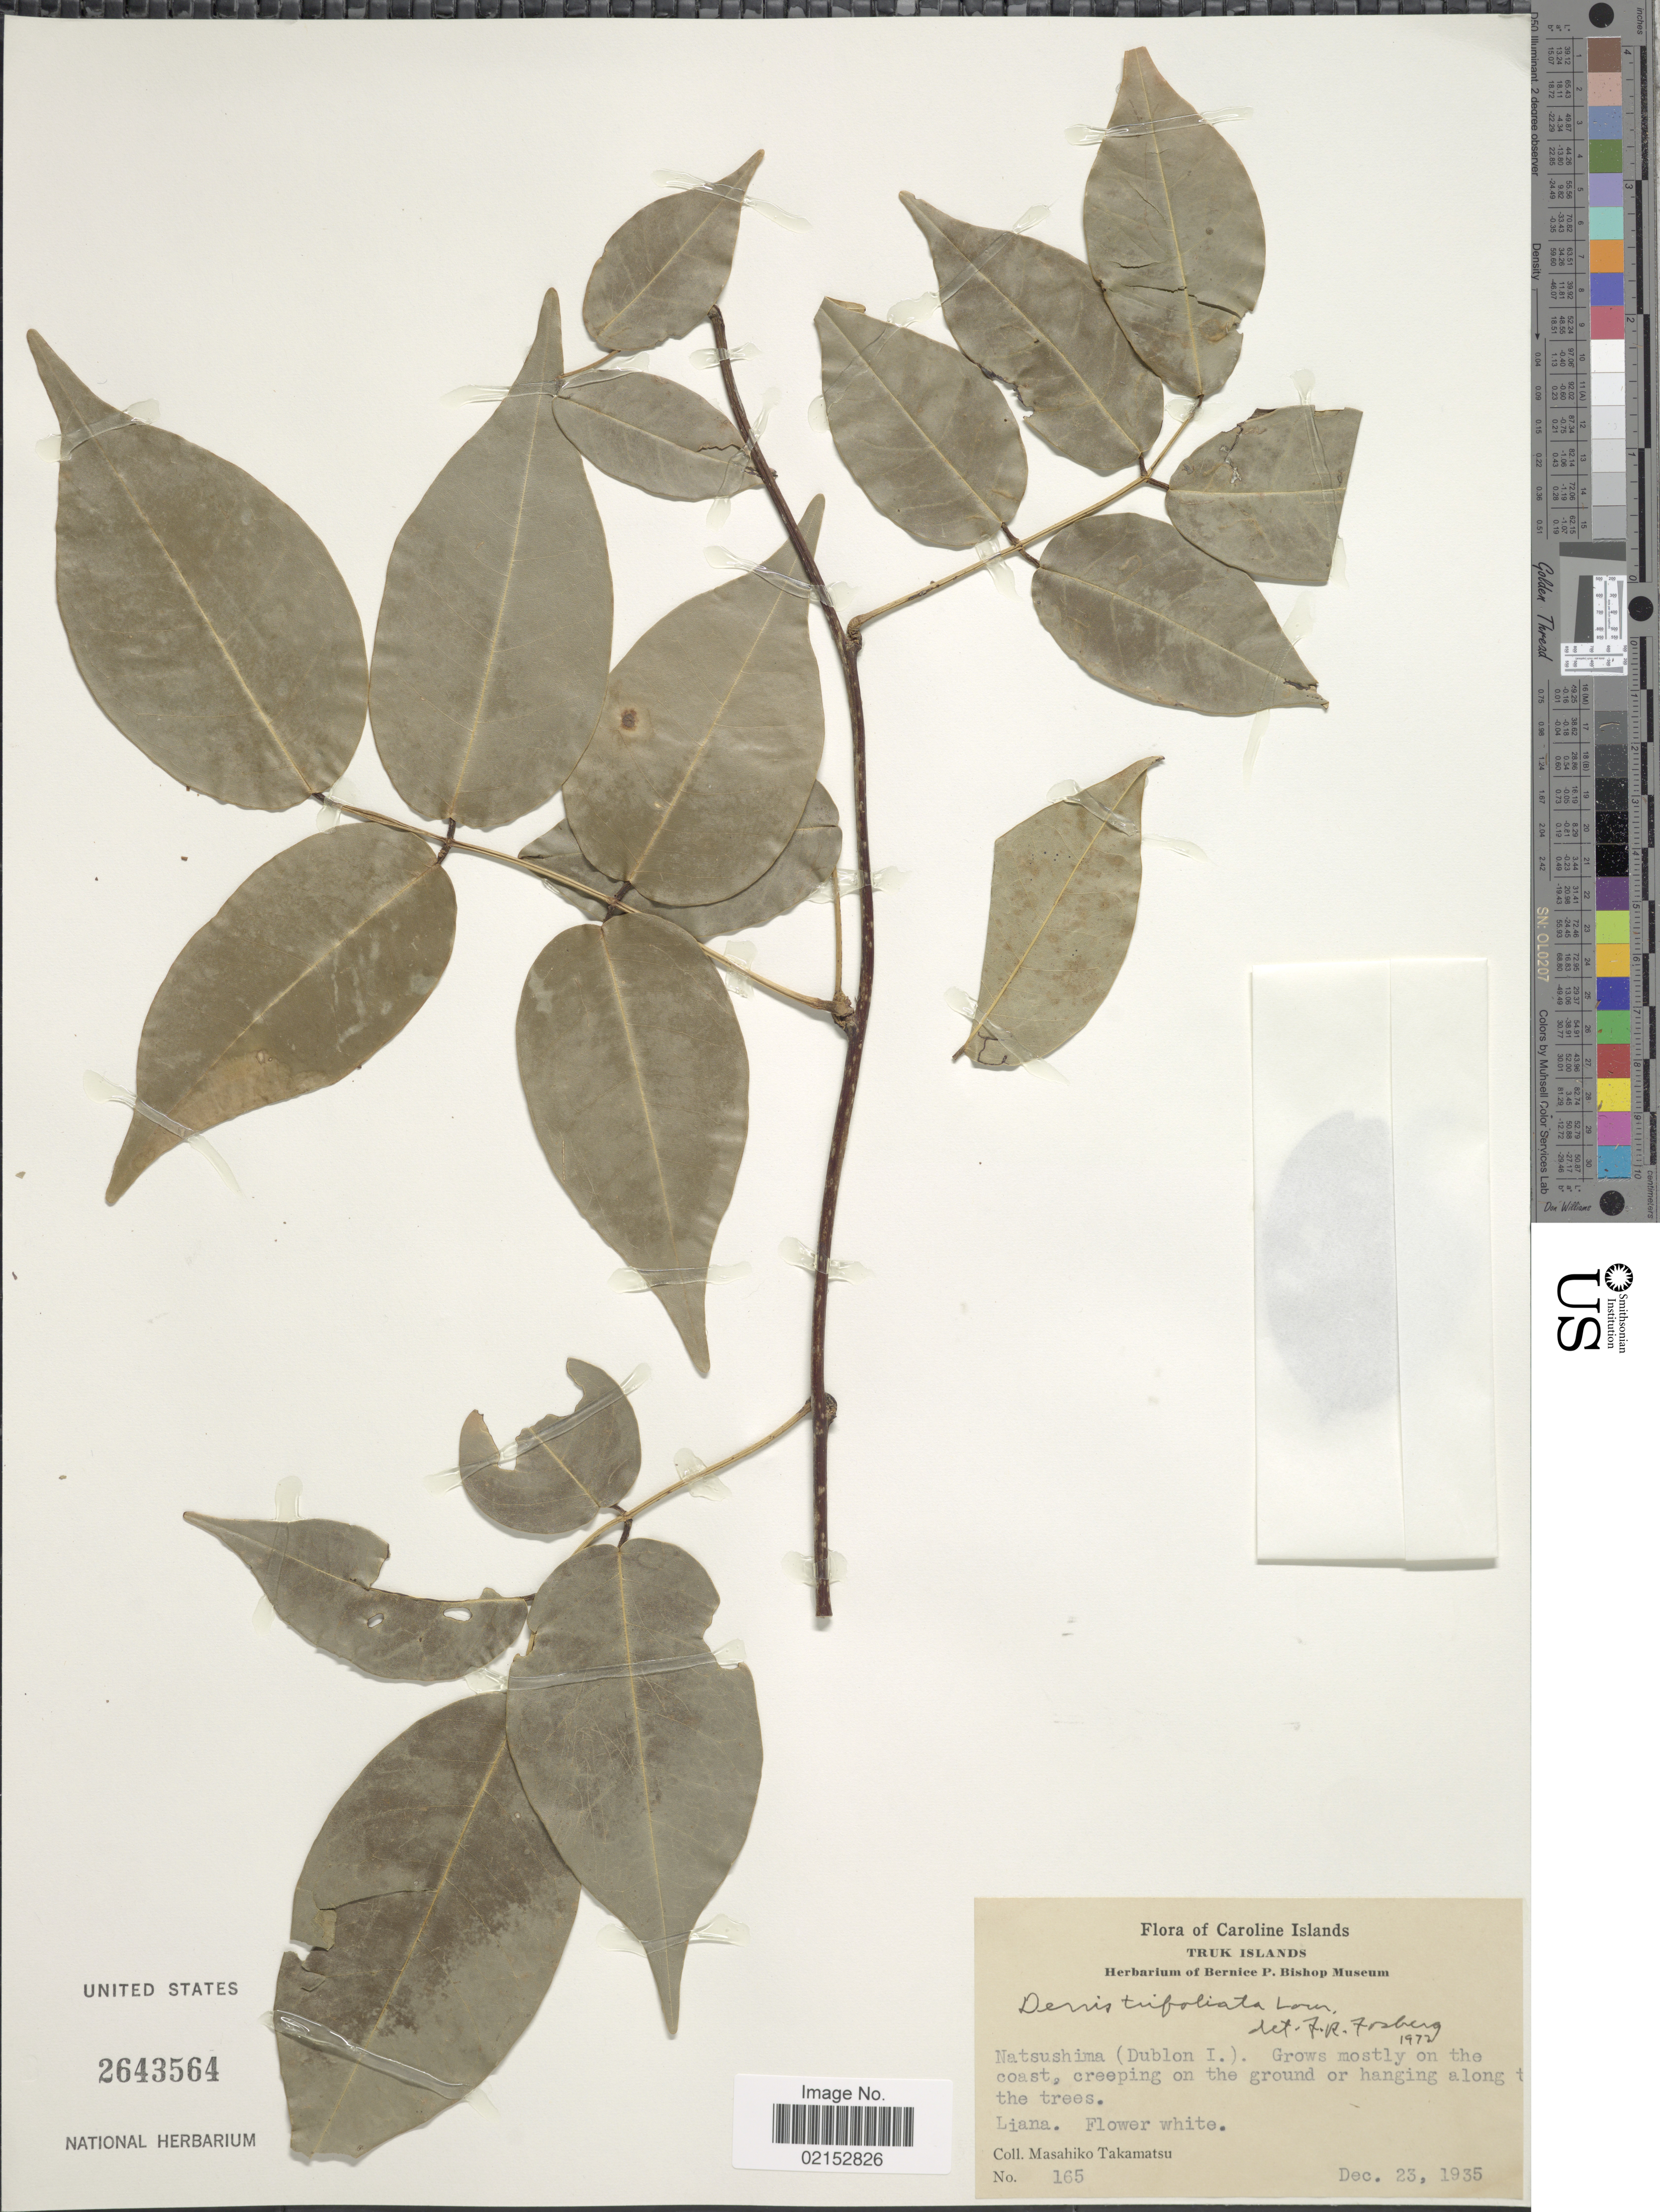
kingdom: Plantae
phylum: Tracheophyta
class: Magnoliopsida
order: Fabales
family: Fabaceae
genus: Derris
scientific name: Derris trifoliata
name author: Lour.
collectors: M. Takamatsu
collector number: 165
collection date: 1935-12-23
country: Micronesia, Federated States of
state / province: Truk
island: Dublon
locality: Caroline Islands, Truk Islands, Natsushima (Dublon I)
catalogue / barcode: US 2643564